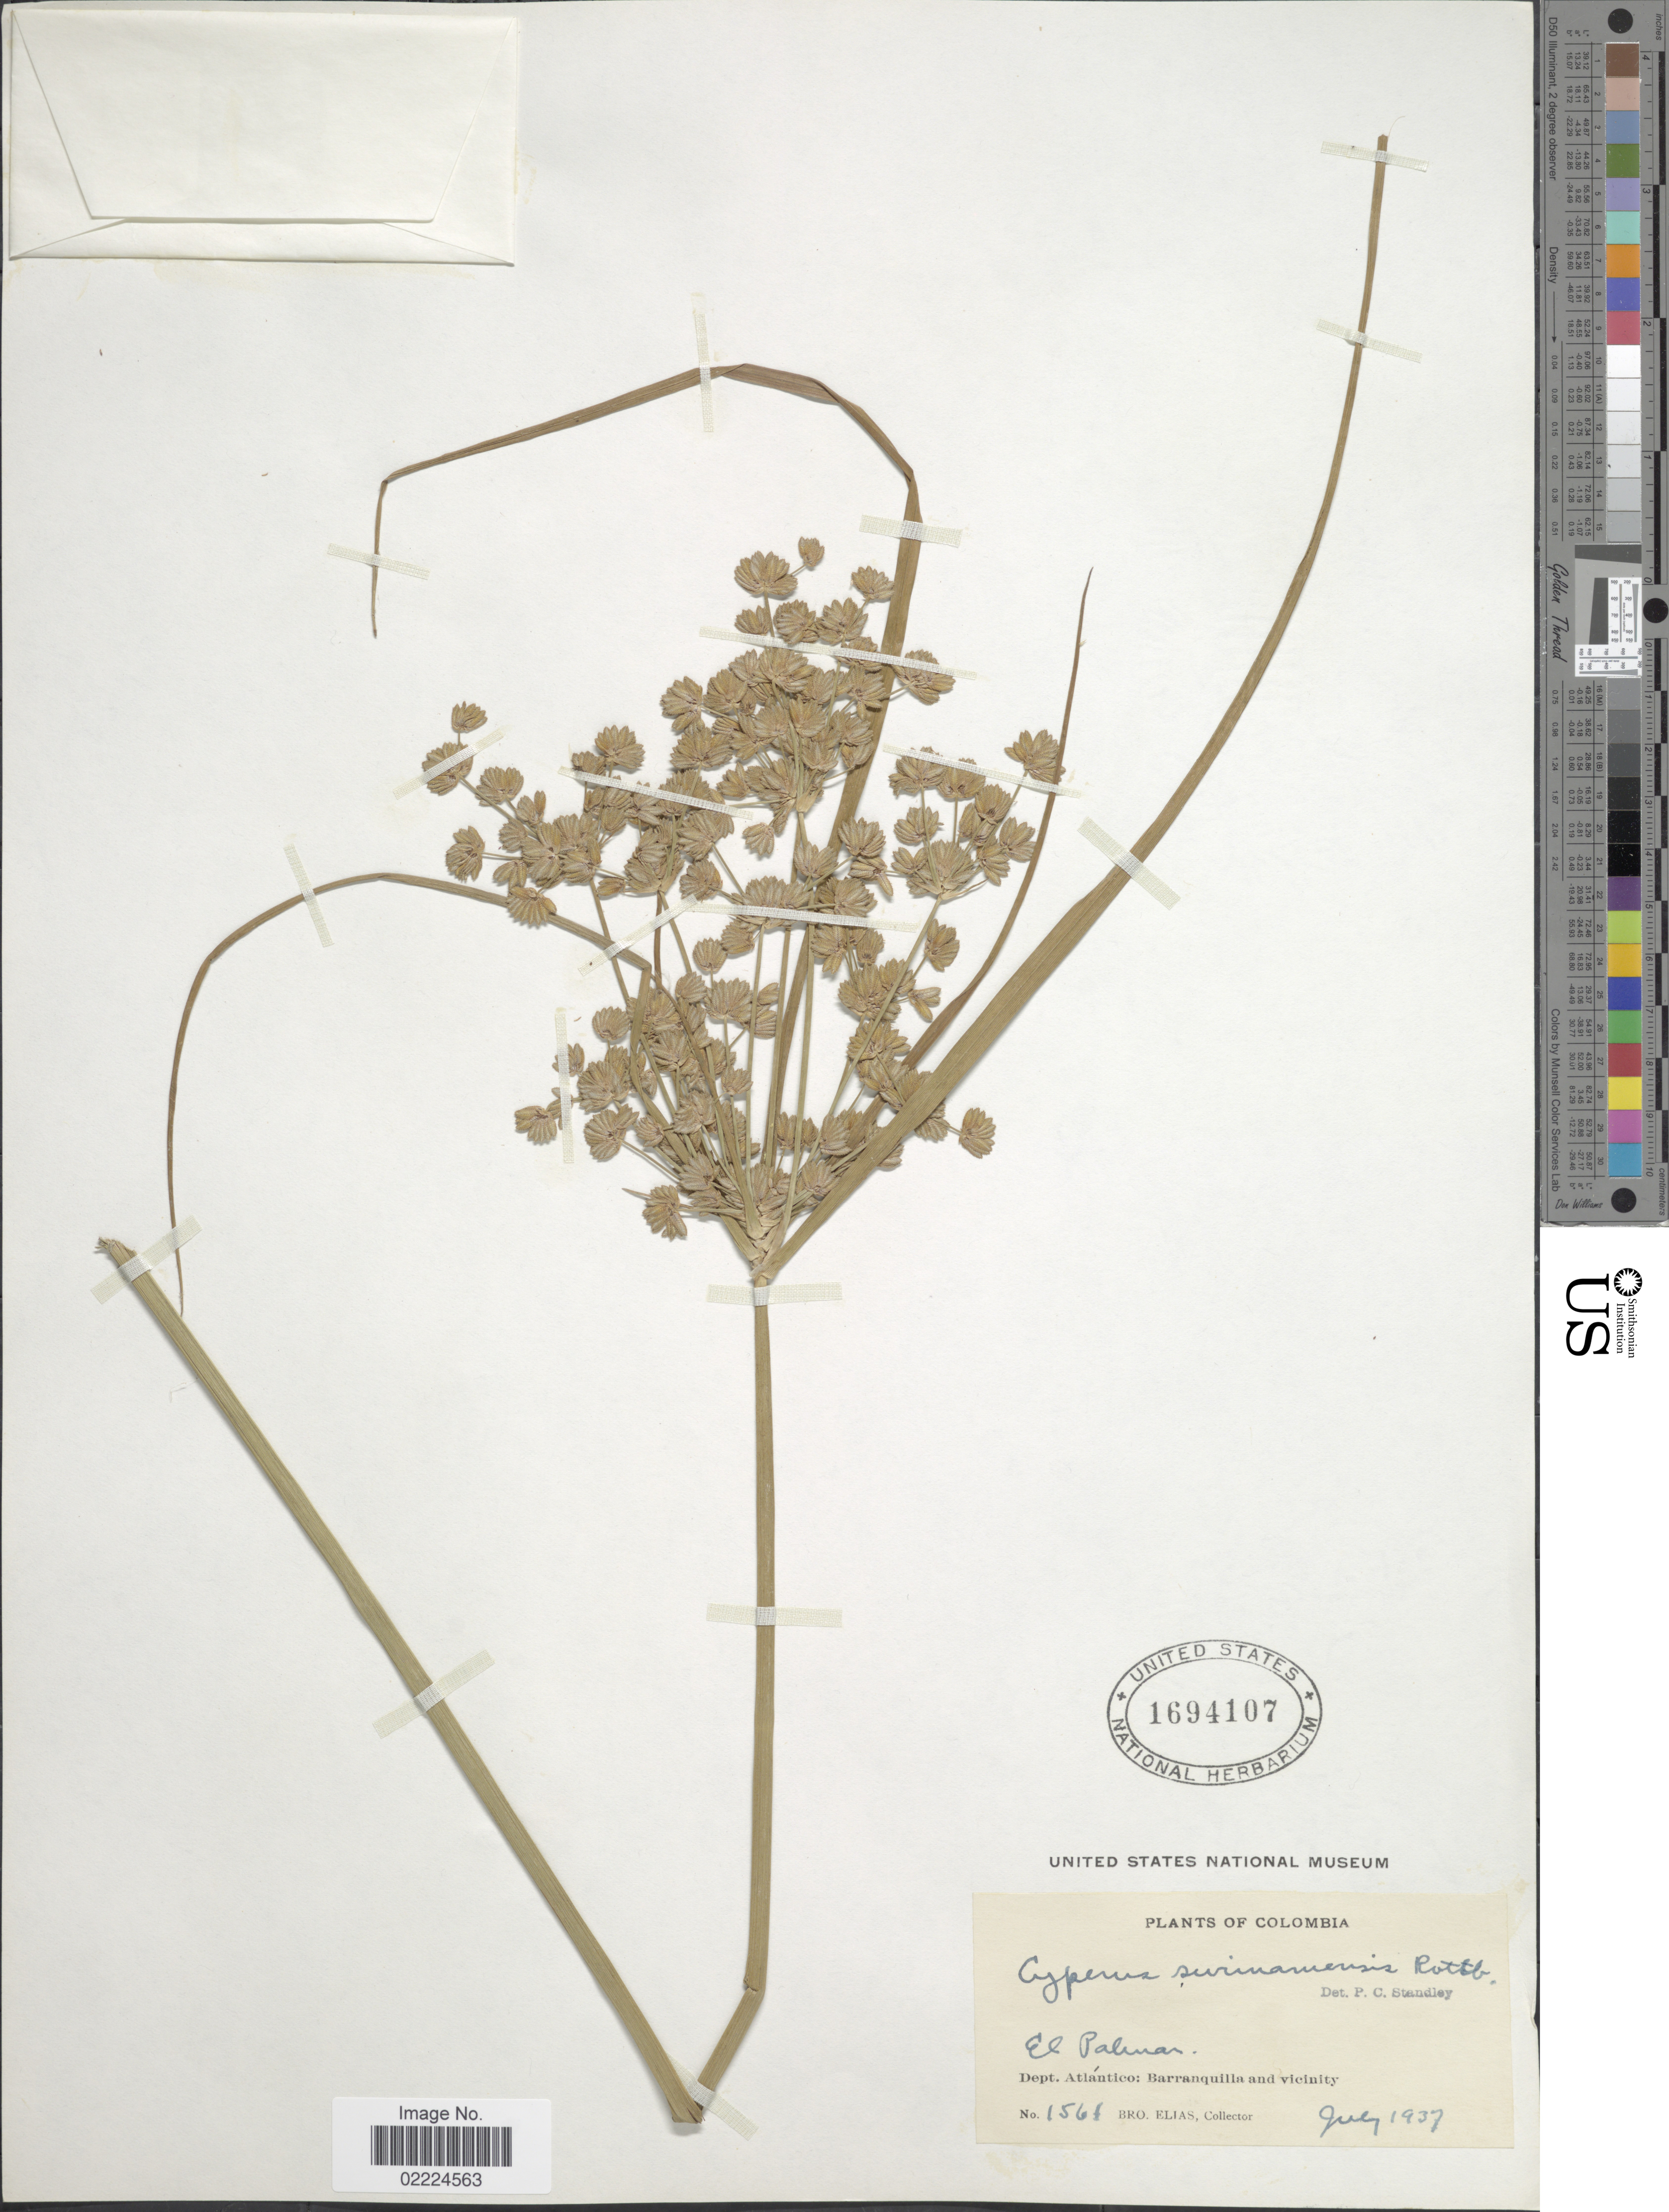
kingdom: Plantae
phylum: Tracheophyta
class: Liliopsida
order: Poales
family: Cyperaceae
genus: Cyperus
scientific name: Cyperus surinamensis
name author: Rottb.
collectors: Bro. Elias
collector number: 1561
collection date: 1937-07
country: Colombia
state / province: Atlántico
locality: El Palmar. Dept. Atlantico: Barranquilla and vicinity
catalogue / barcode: US 1694107